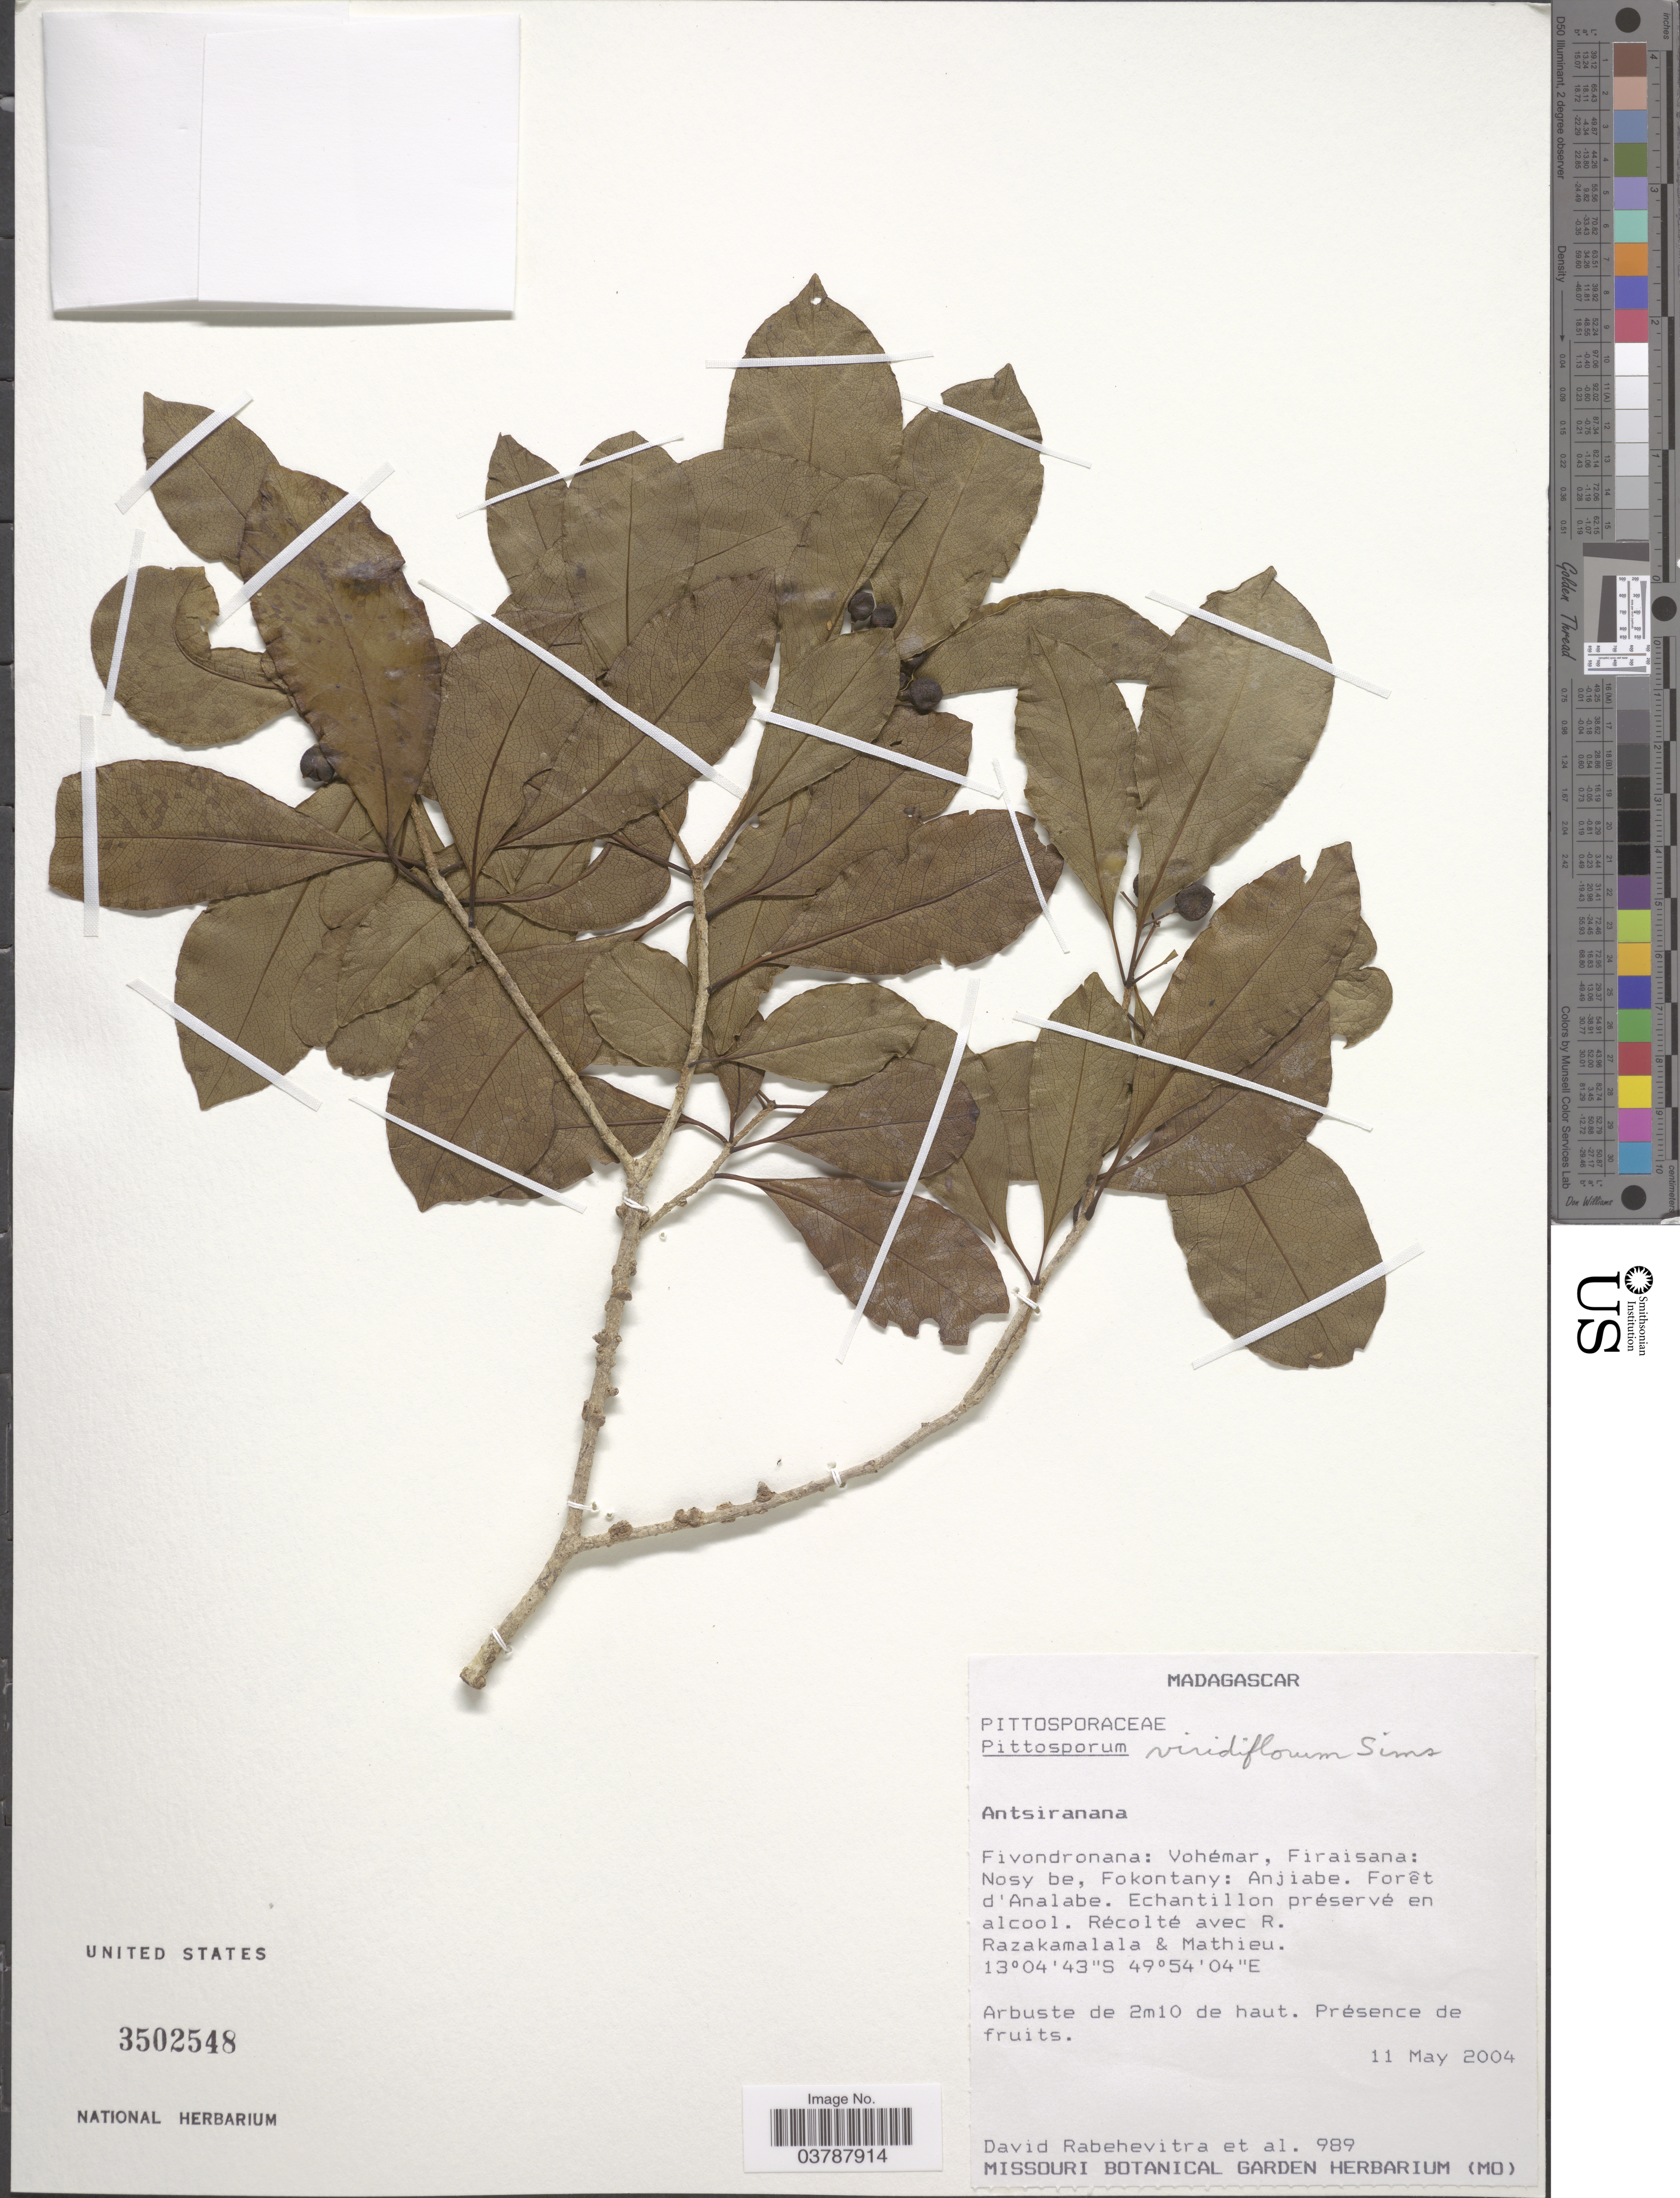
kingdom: Plantae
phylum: Tracheophyta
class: Magnoliopsida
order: Apiales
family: Pittosporaceae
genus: Pittosporum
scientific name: Pittosporum viridiflorum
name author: Sims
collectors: D. Rabehevitra, R. Razakamalala & Mathieu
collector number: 989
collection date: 2004-05-11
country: Madagascar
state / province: Sava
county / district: Vohémar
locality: Fivondronana: Vohémar, Firaisana: Nosy be, Fokontany: Anjiabe. Forêt d'Anable. [INTERPRETTED: Nosibe]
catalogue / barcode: US 3502548